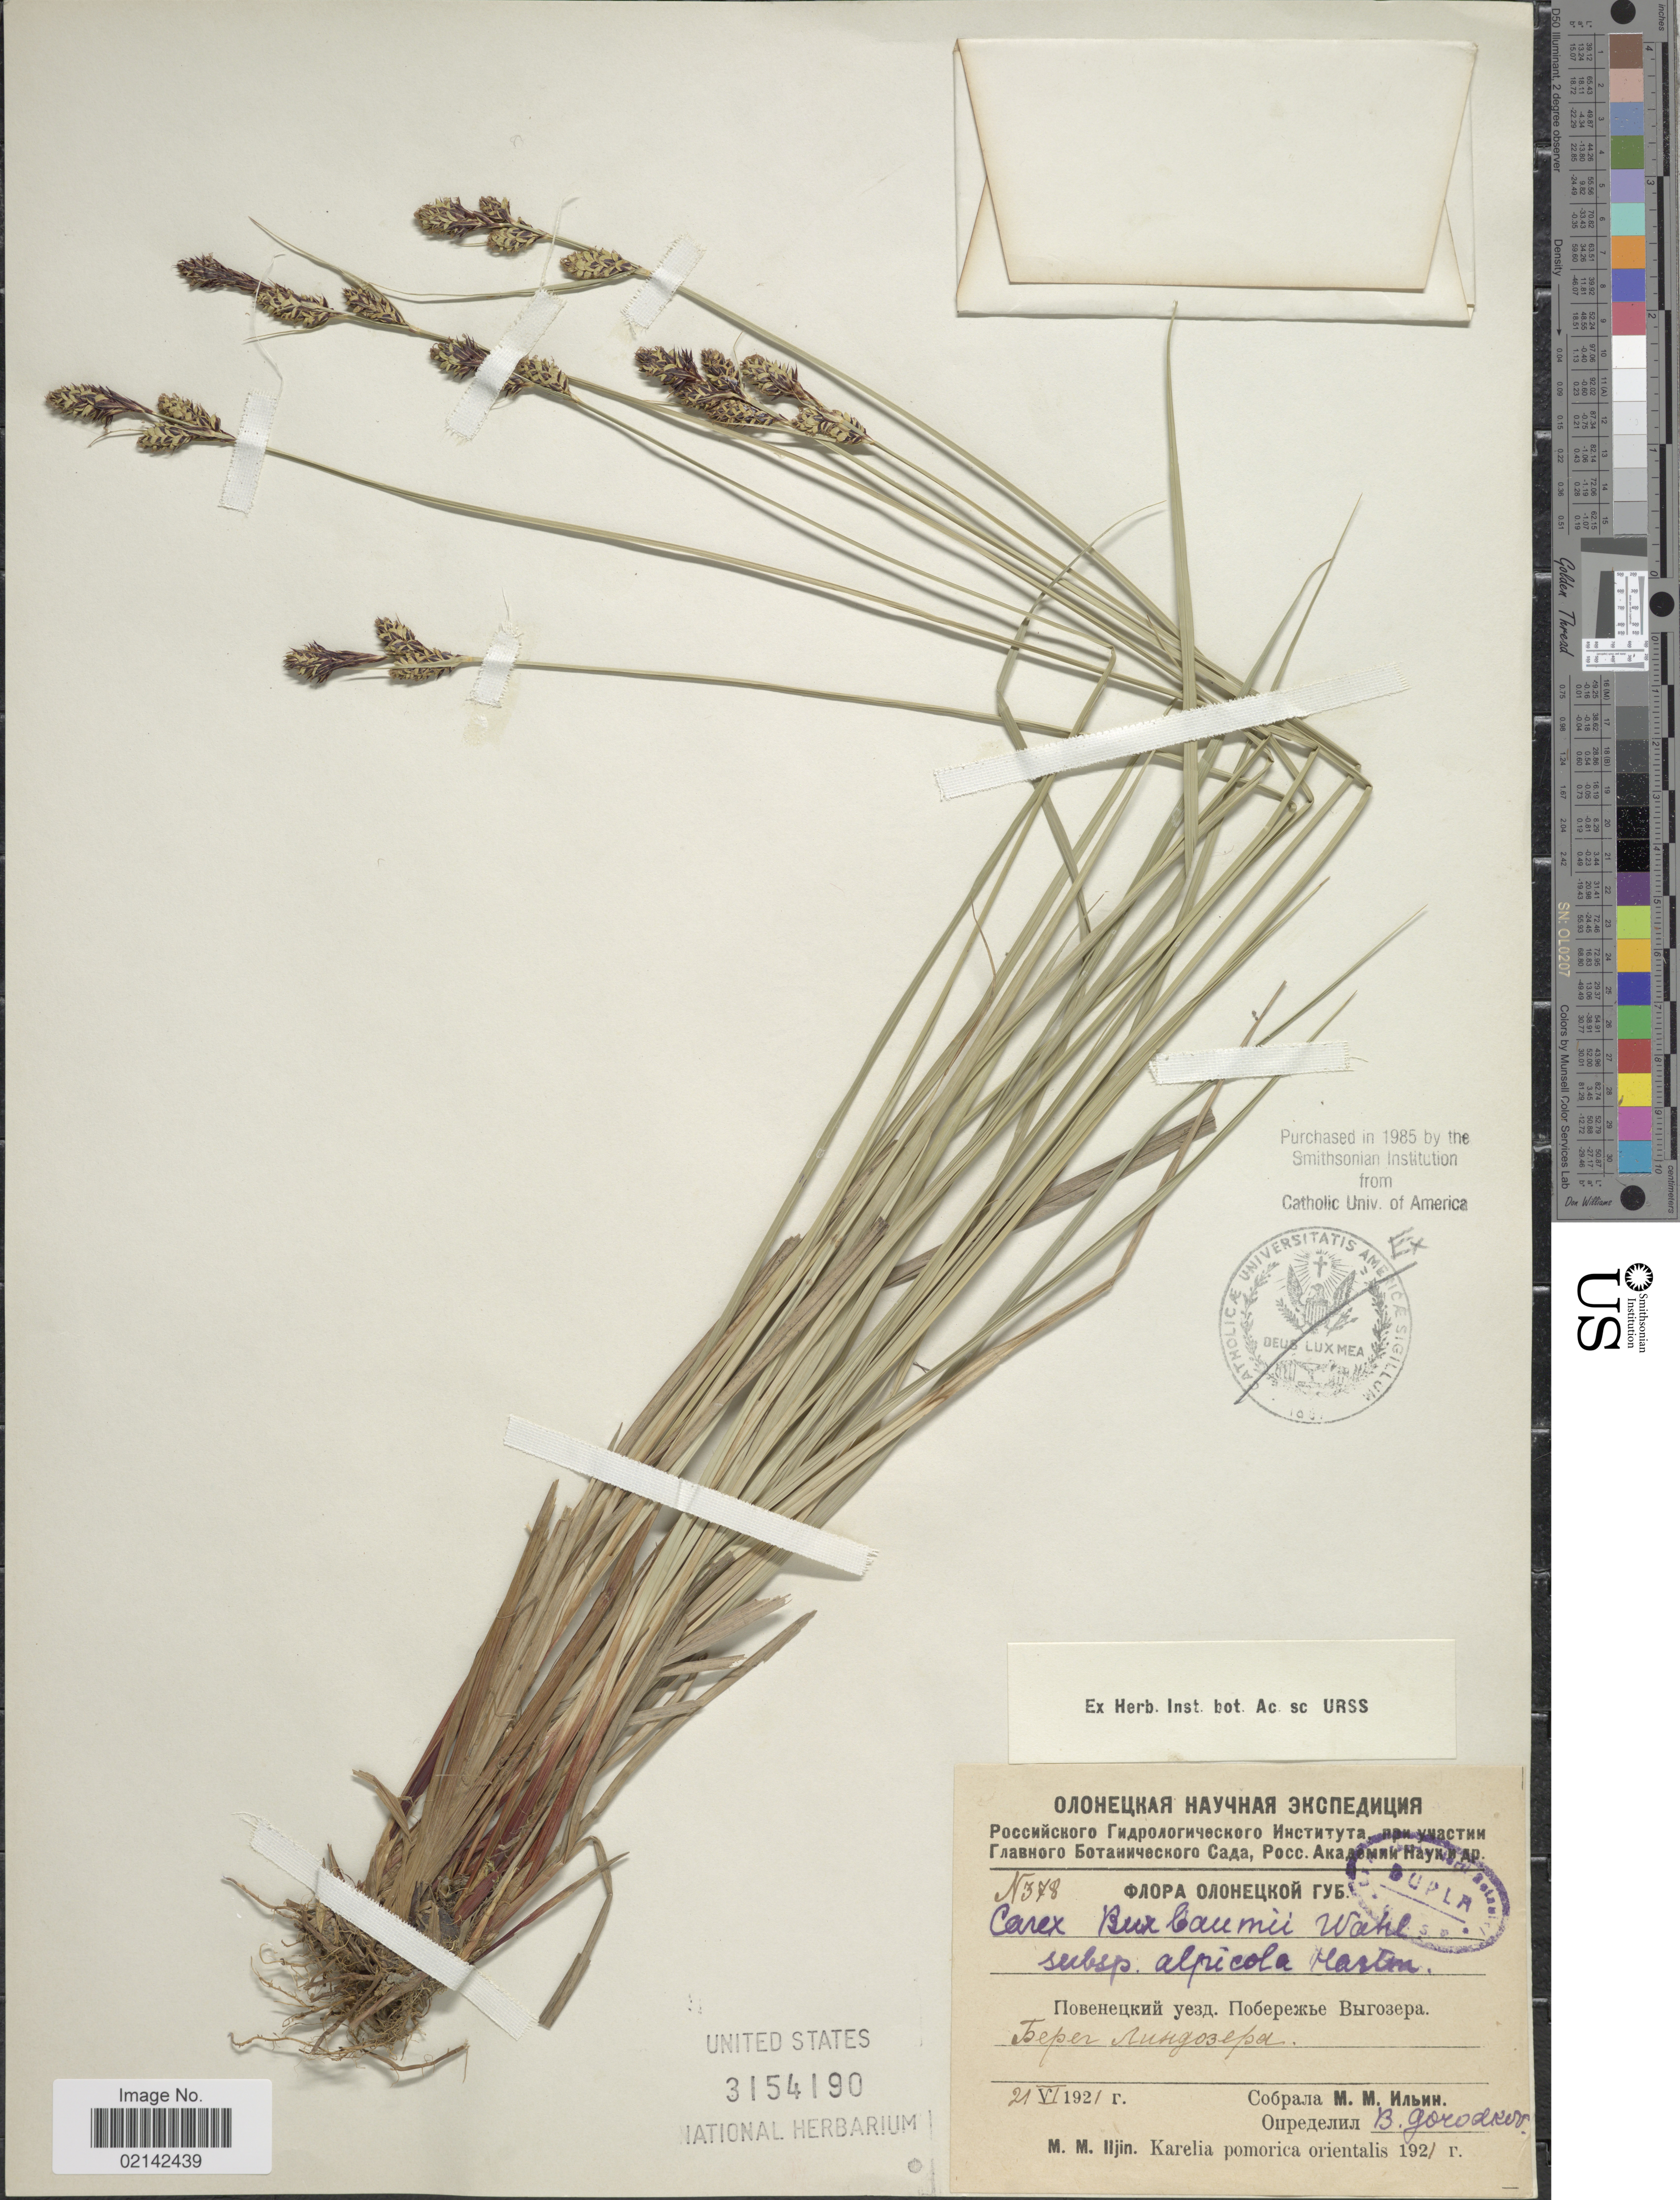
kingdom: Plantae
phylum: Tracheophyta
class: Liliopsida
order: Poales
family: Cyperaceae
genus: Carex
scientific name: Carex buxbaumii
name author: Wahlenb.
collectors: Gorodkov, B. N.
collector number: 378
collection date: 1921-06-21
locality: X Karelia pomorica orientalis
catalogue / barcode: US 3154190